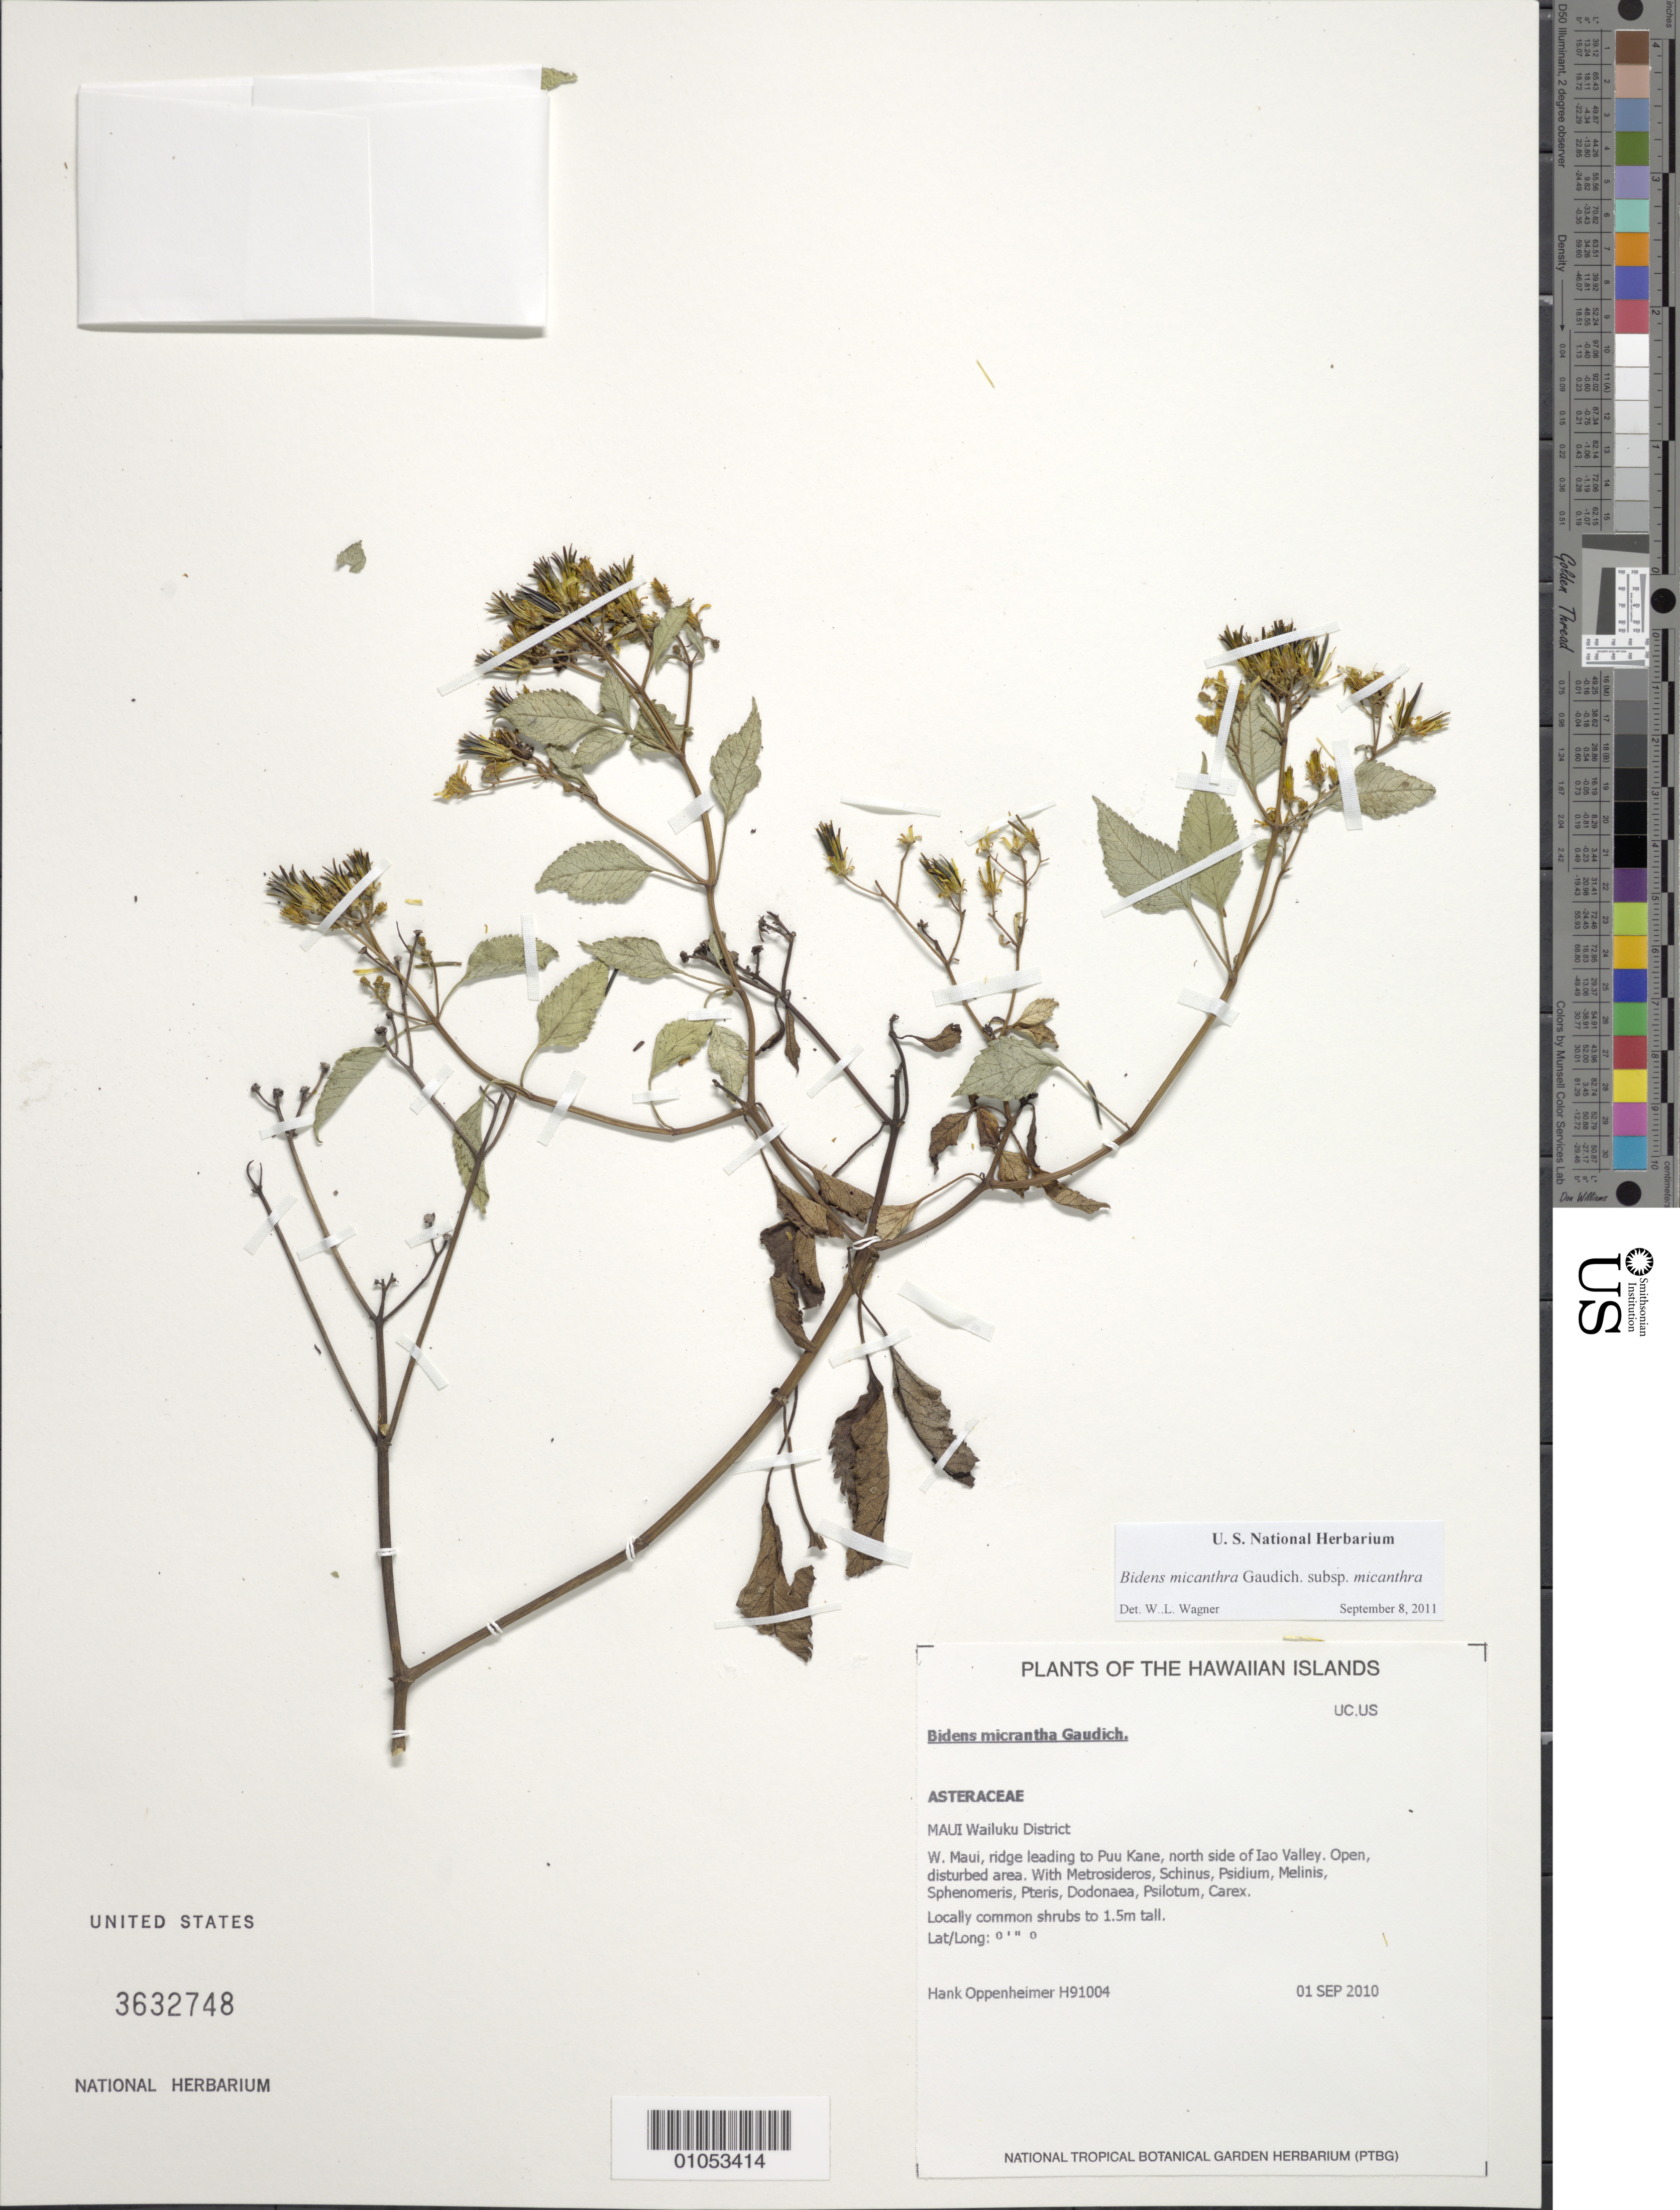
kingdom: Plantae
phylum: Tracheophyta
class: Magnoliopsida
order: Asterales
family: Asteraceae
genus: Bidens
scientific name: Bidens micrantha subsp. micrantha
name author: Gaudich. ex Cass.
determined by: Wagner, W. L., (BOT), Smithsonian Institution - National Museum of Natural History (UNITED STATES)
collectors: H. L. Oppenheimer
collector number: H91004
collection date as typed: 1 Sep 2010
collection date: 2010-09-01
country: United States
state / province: Hawaii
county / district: Maui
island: Maui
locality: West Maui; Wailuku District. Ridge leading Puu Kane, north side of Iao Valley. Open disturbed area.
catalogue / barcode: US 3632748